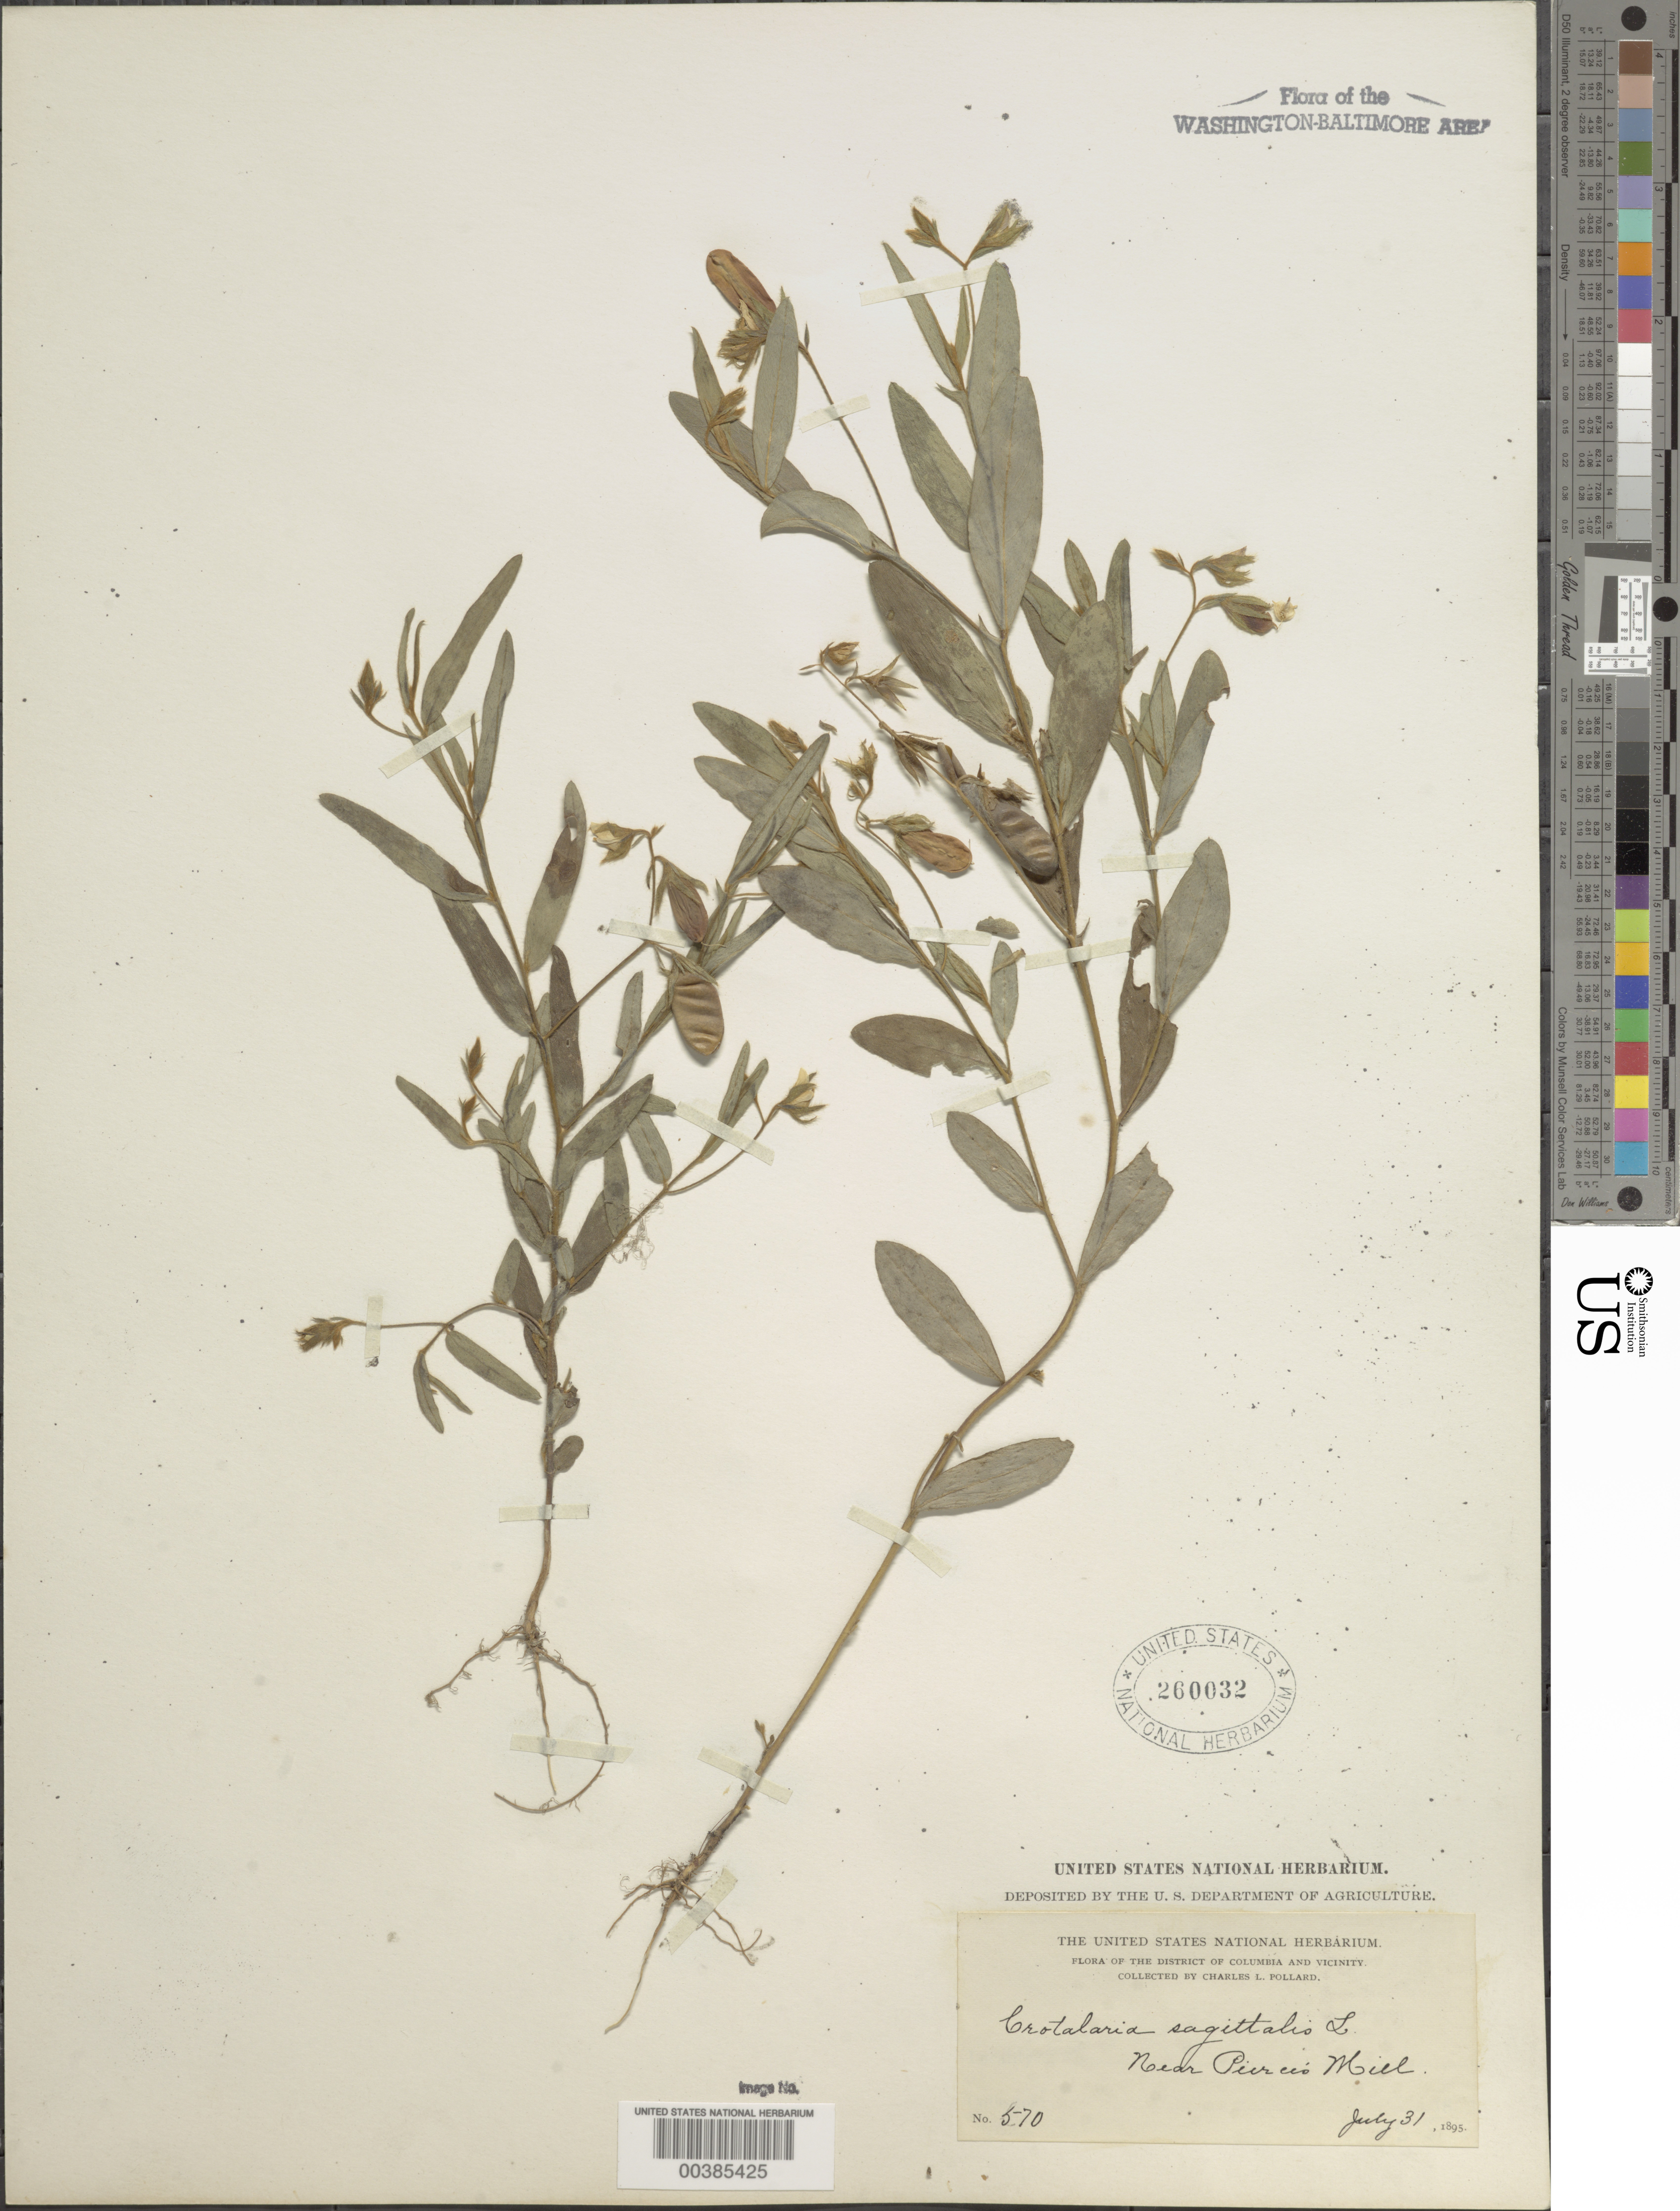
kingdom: Plantae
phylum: Tracheophyta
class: Magnoliopsida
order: Fabales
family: Fabaceae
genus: Crotalaria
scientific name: Crotalaria sagittalis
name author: L.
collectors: C. L. Pollard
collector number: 570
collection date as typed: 31 Jul 1895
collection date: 1895-07-31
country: United States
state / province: District of Columbia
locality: Pierce's Mill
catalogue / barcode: US 260032